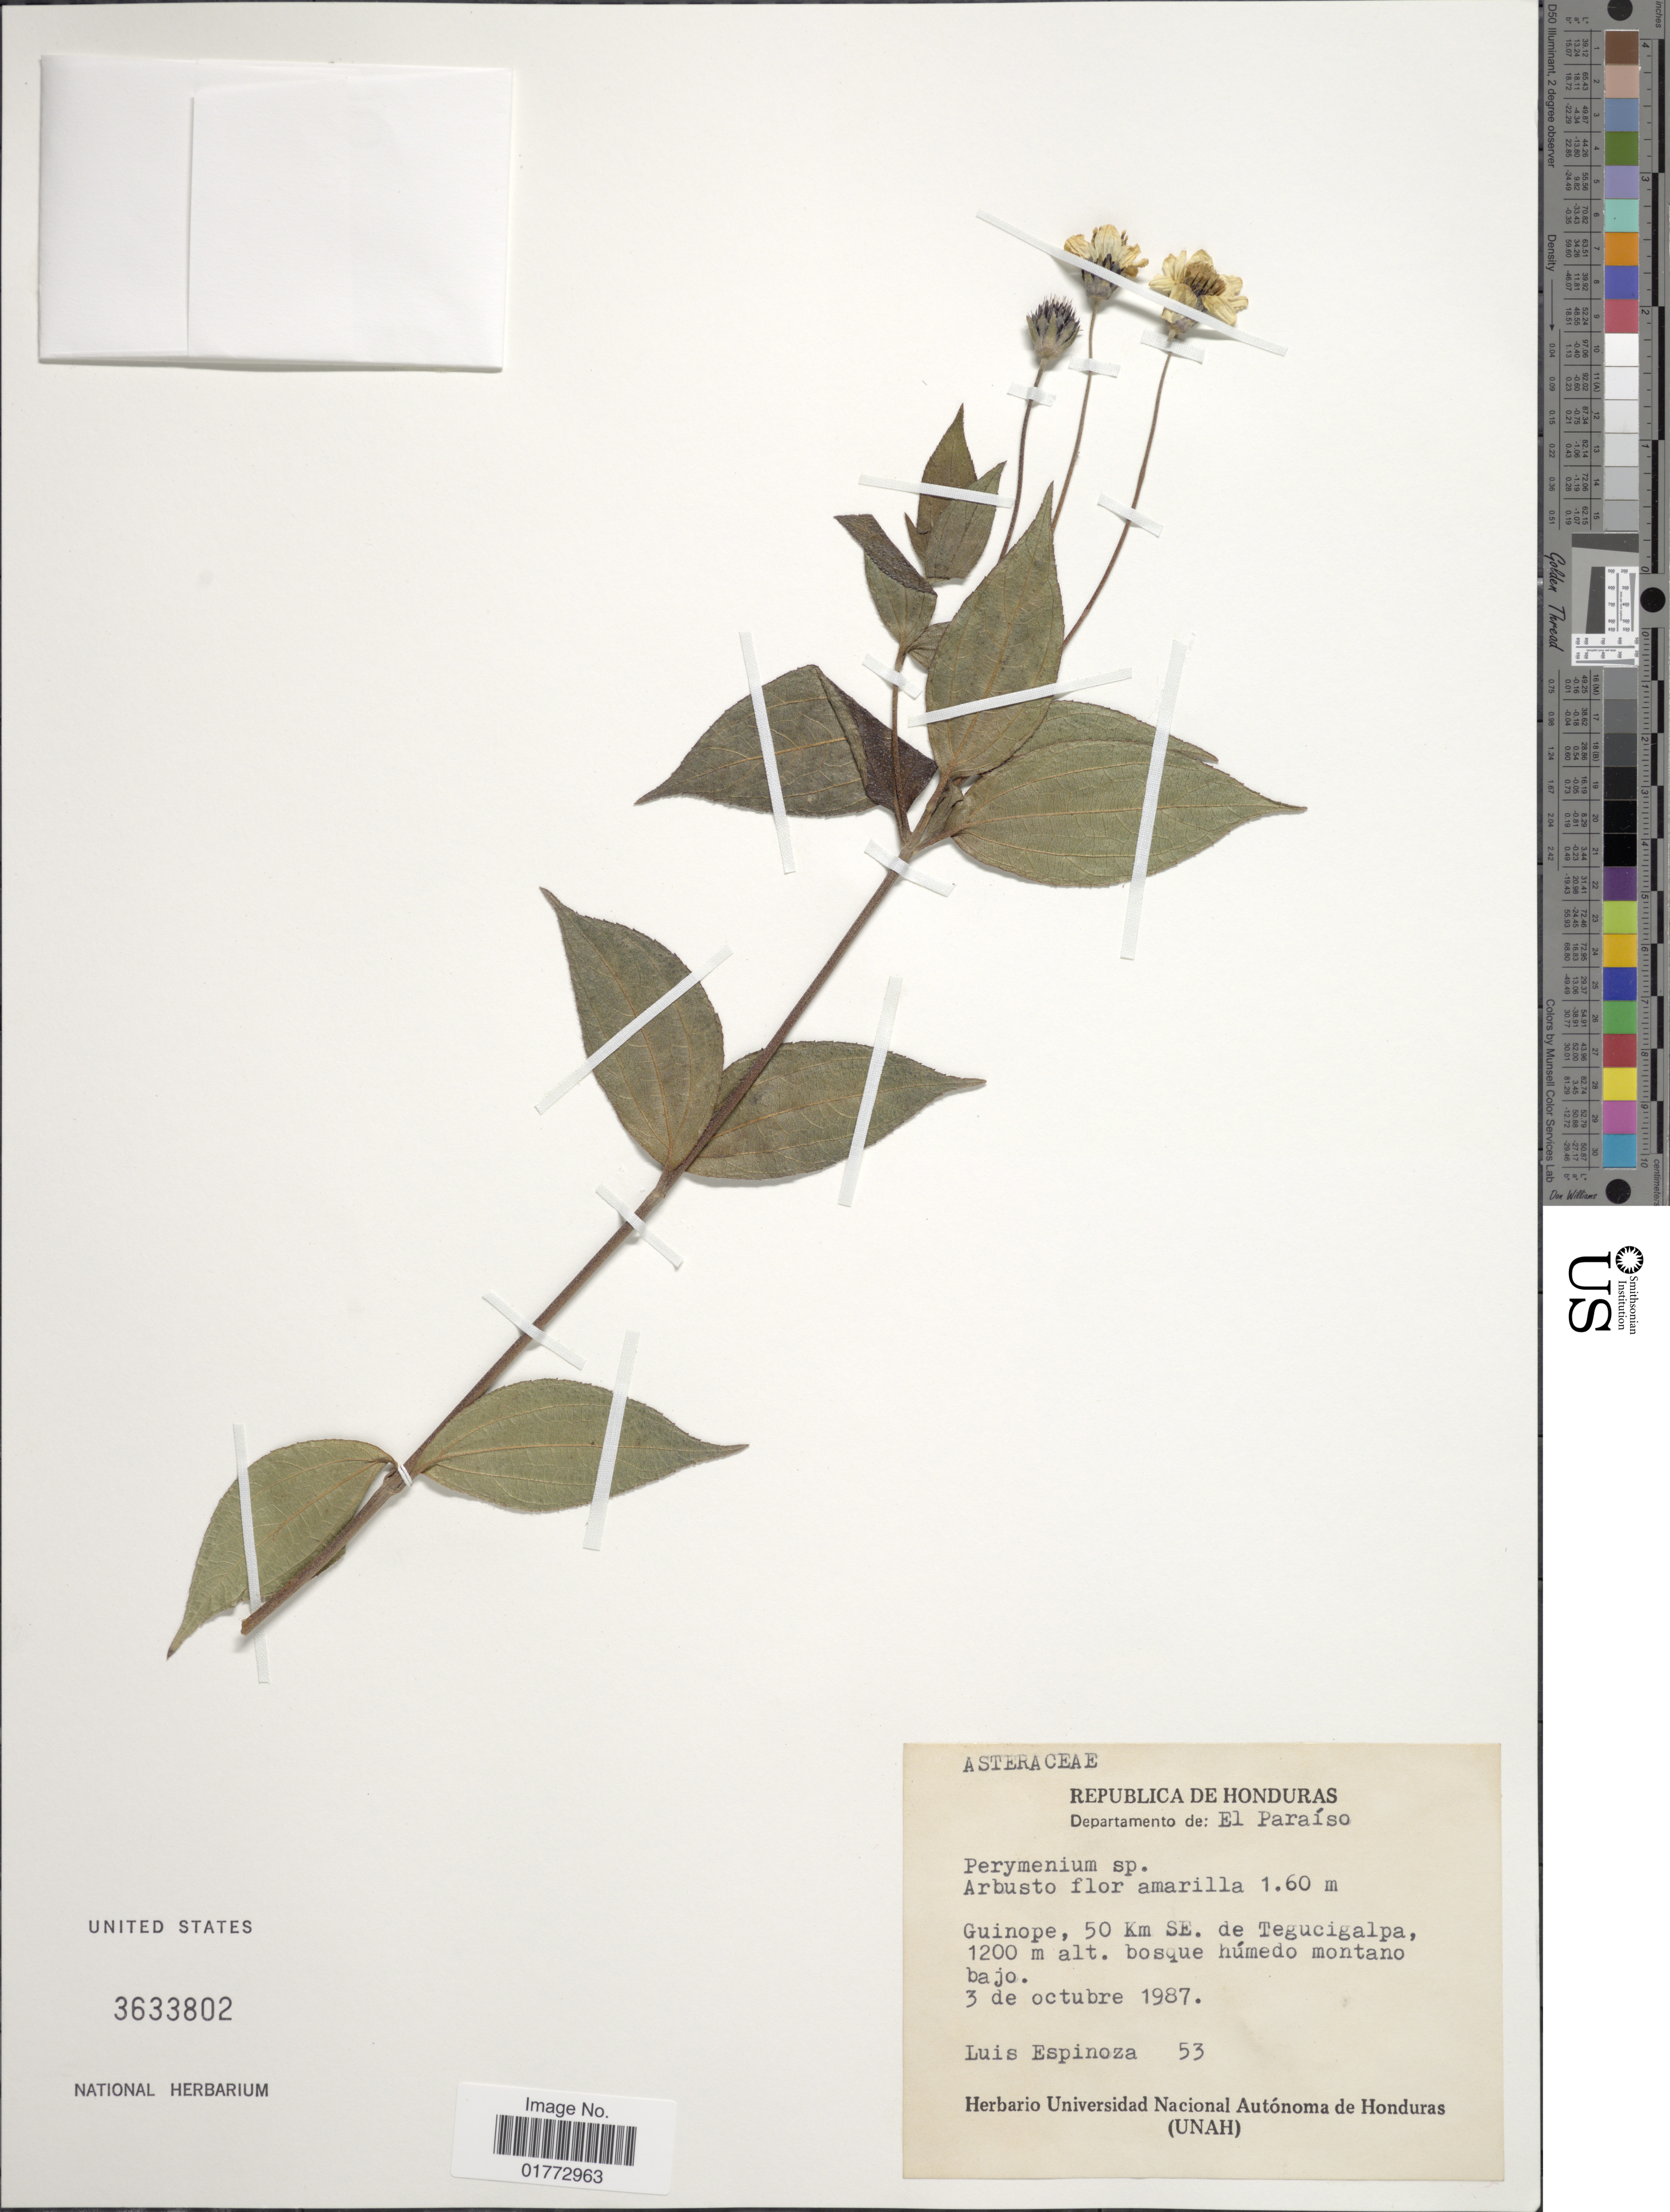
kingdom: Plantae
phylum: Tracheophyta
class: Magnoliopsida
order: Asterales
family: Asteraceae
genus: Perymenium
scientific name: Perymenium sp.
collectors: L. Espinoza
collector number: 53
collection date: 1987-10-03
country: Honduras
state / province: El Paraíso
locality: Guinope, 50 km SE. de Tegucigalpa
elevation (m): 1200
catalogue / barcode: US 3633802